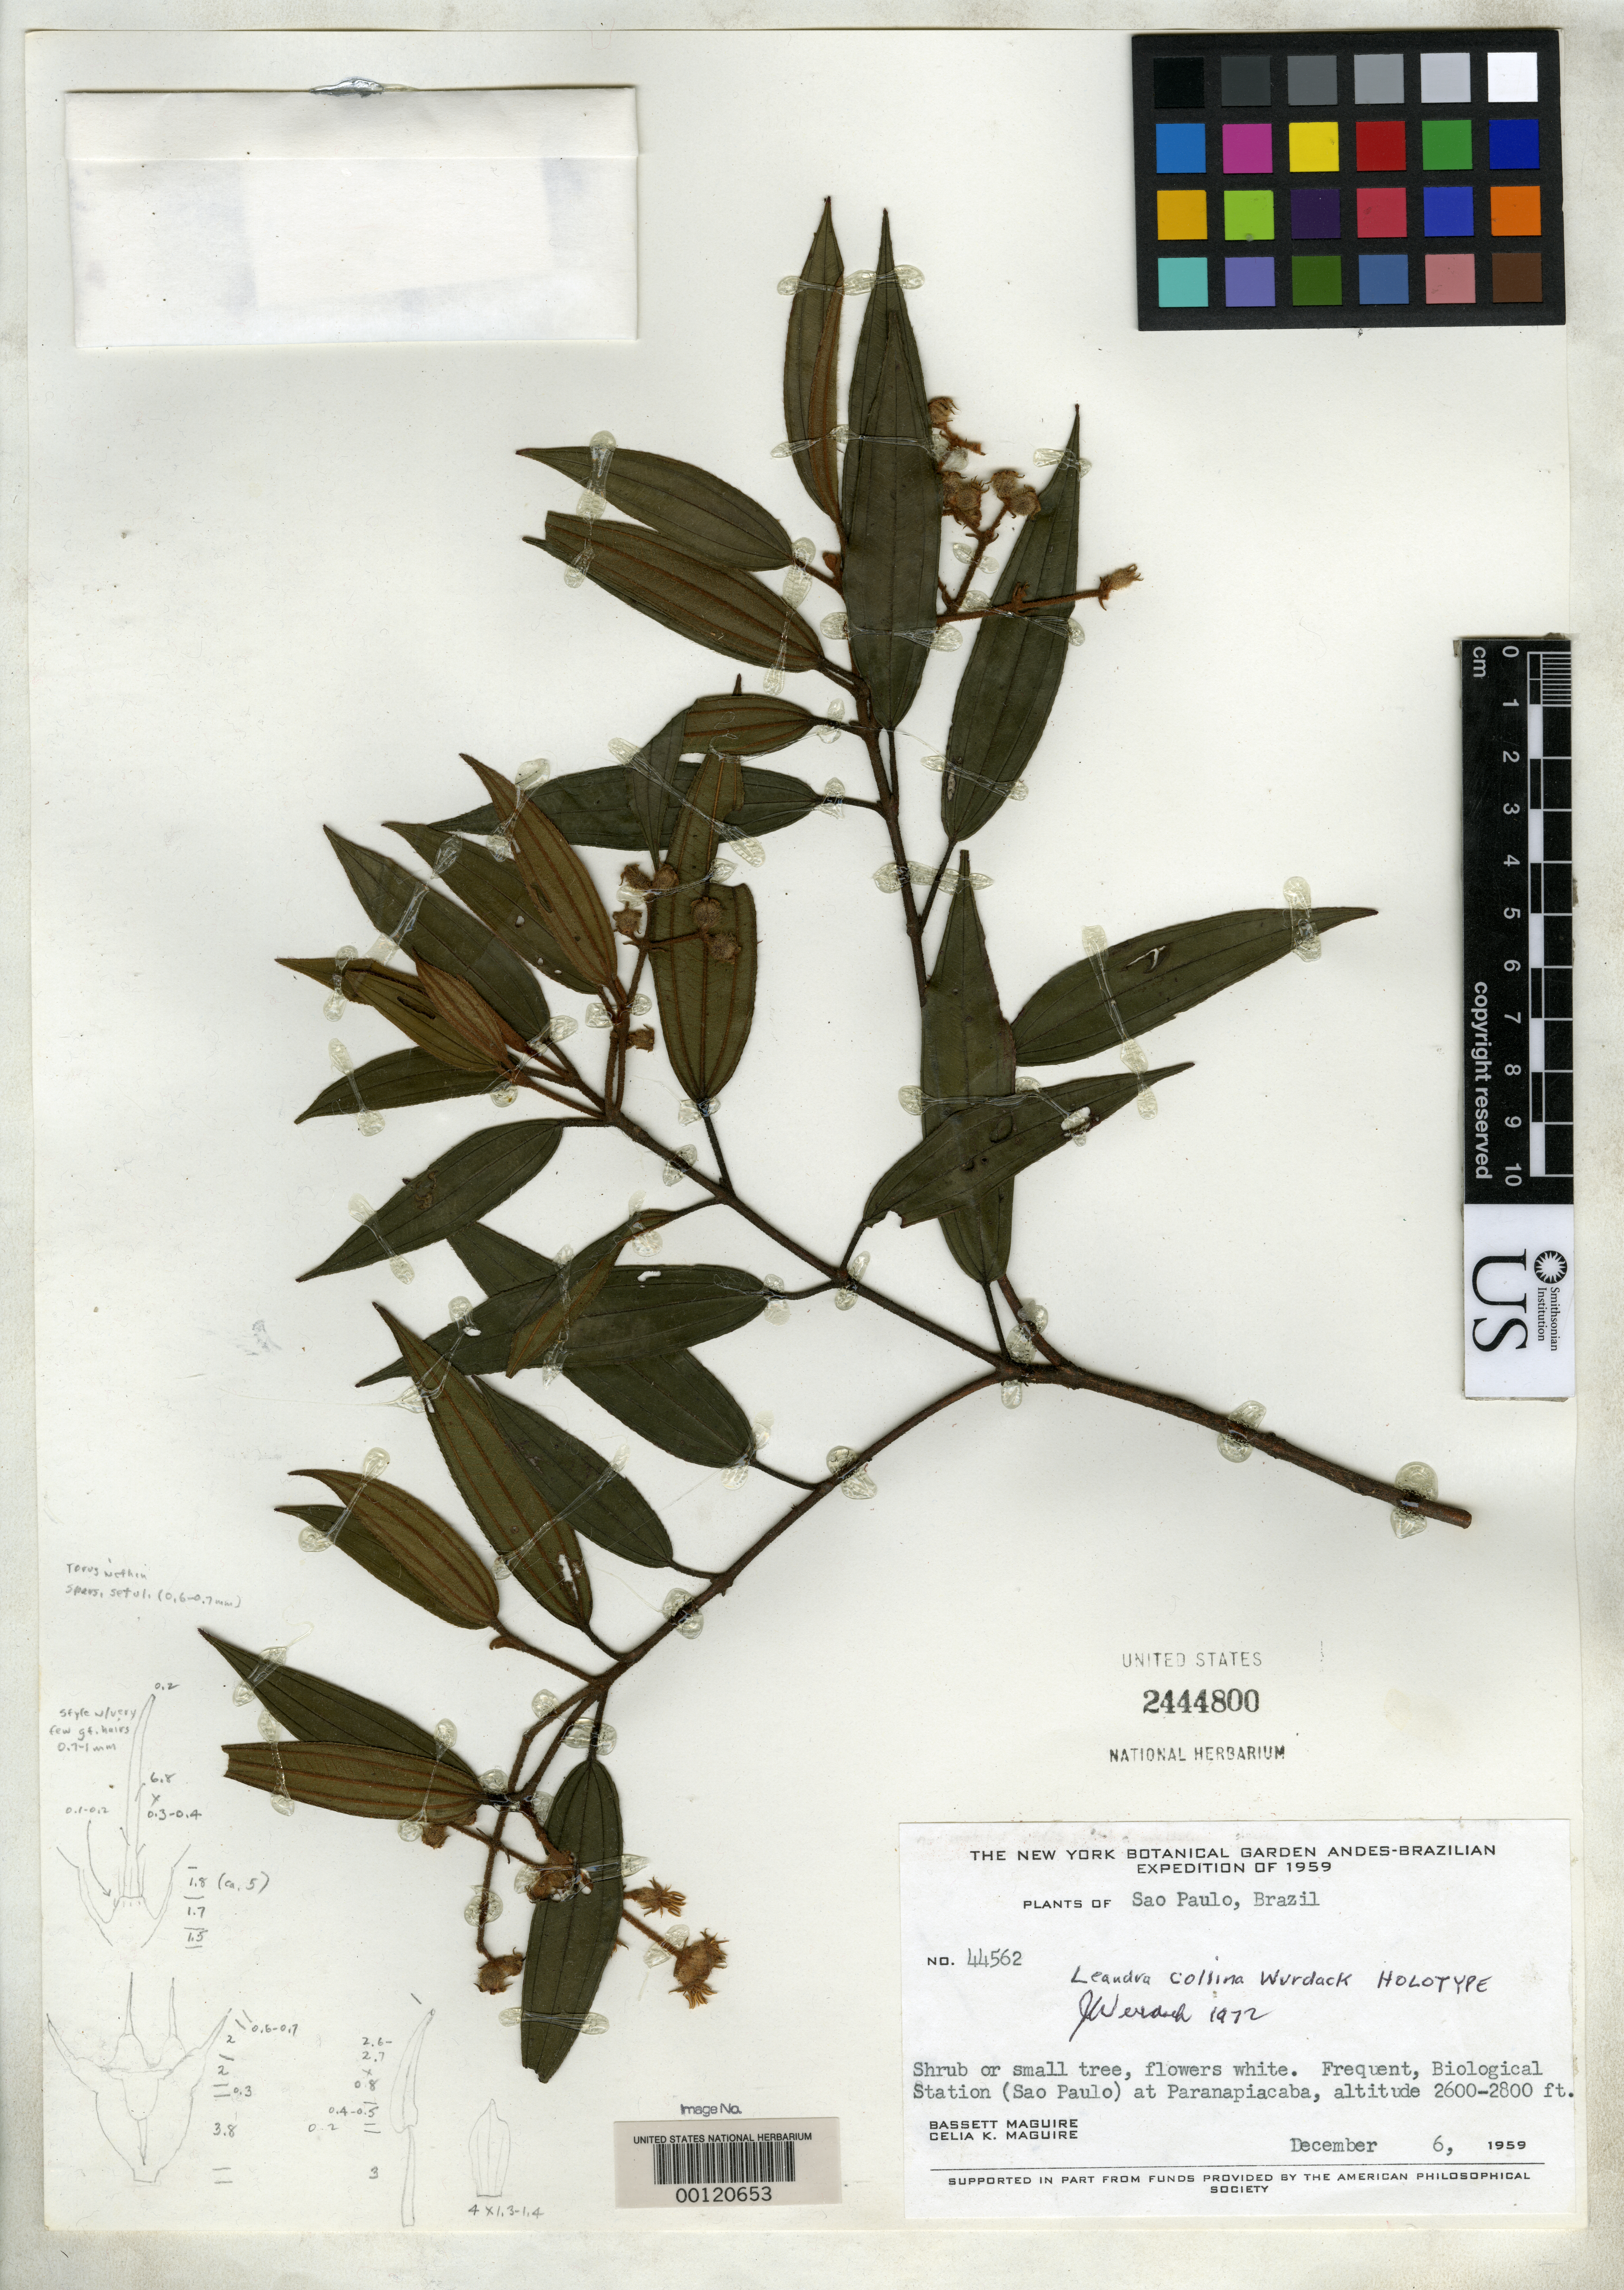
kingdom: Plantae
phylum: Tracheophyta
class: Magnoliopsida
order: Myrtales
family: Melastomataceae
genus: Leandra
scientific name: Leandra collina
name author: Wurdack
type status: Holotype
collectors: B. Maguire & C. K. Maguire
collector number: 44562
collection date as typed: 06 Dec 1959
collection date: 1959-12-06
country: Brazil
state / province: São Paulo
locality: Paranapiacaba.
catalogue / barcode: US 2444800